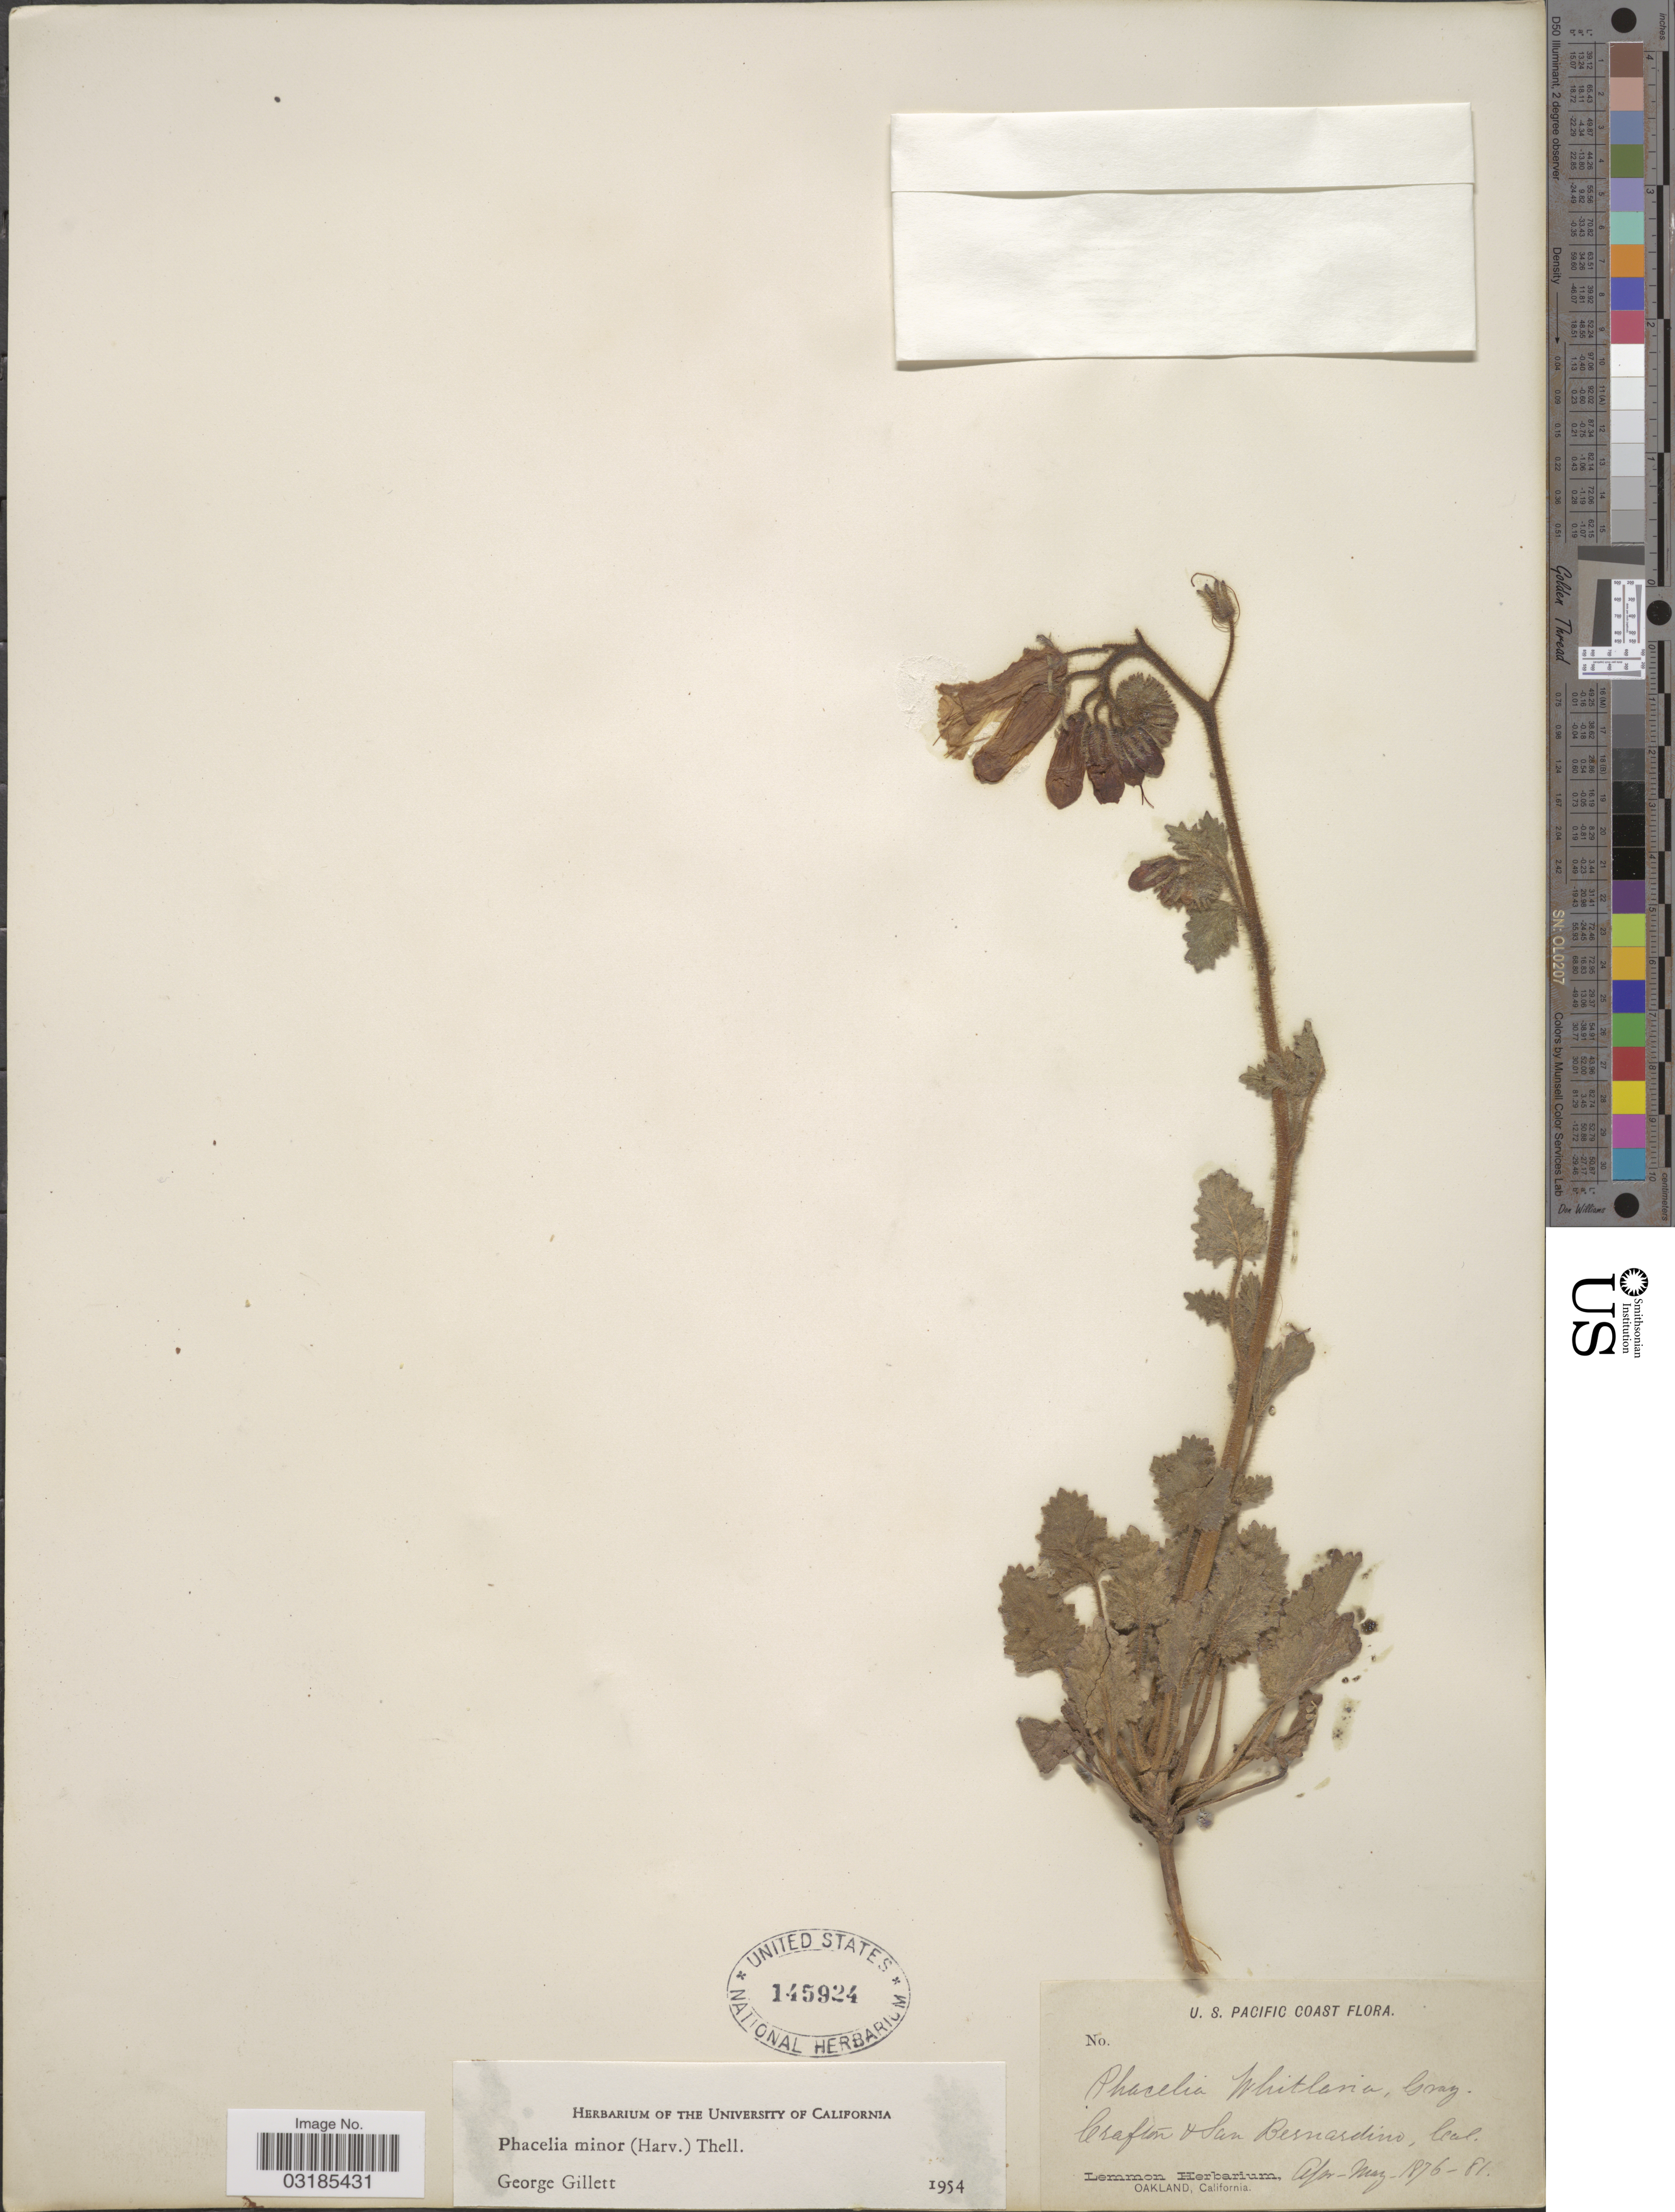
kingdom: Plantae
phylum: Tracheophyta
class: Magnoliopsida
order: Boraginales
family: Hydrophyllaceae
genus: Phacelia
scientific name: Phacelia minor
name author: (Harv.) Thell.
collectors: ex herb. Lemmon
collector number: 1954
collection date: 1876-04/1881-05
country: United States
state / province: California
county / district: San Bernardino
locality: Pacific Coast. Crafton & San Bernardino.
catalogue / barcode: US 145924